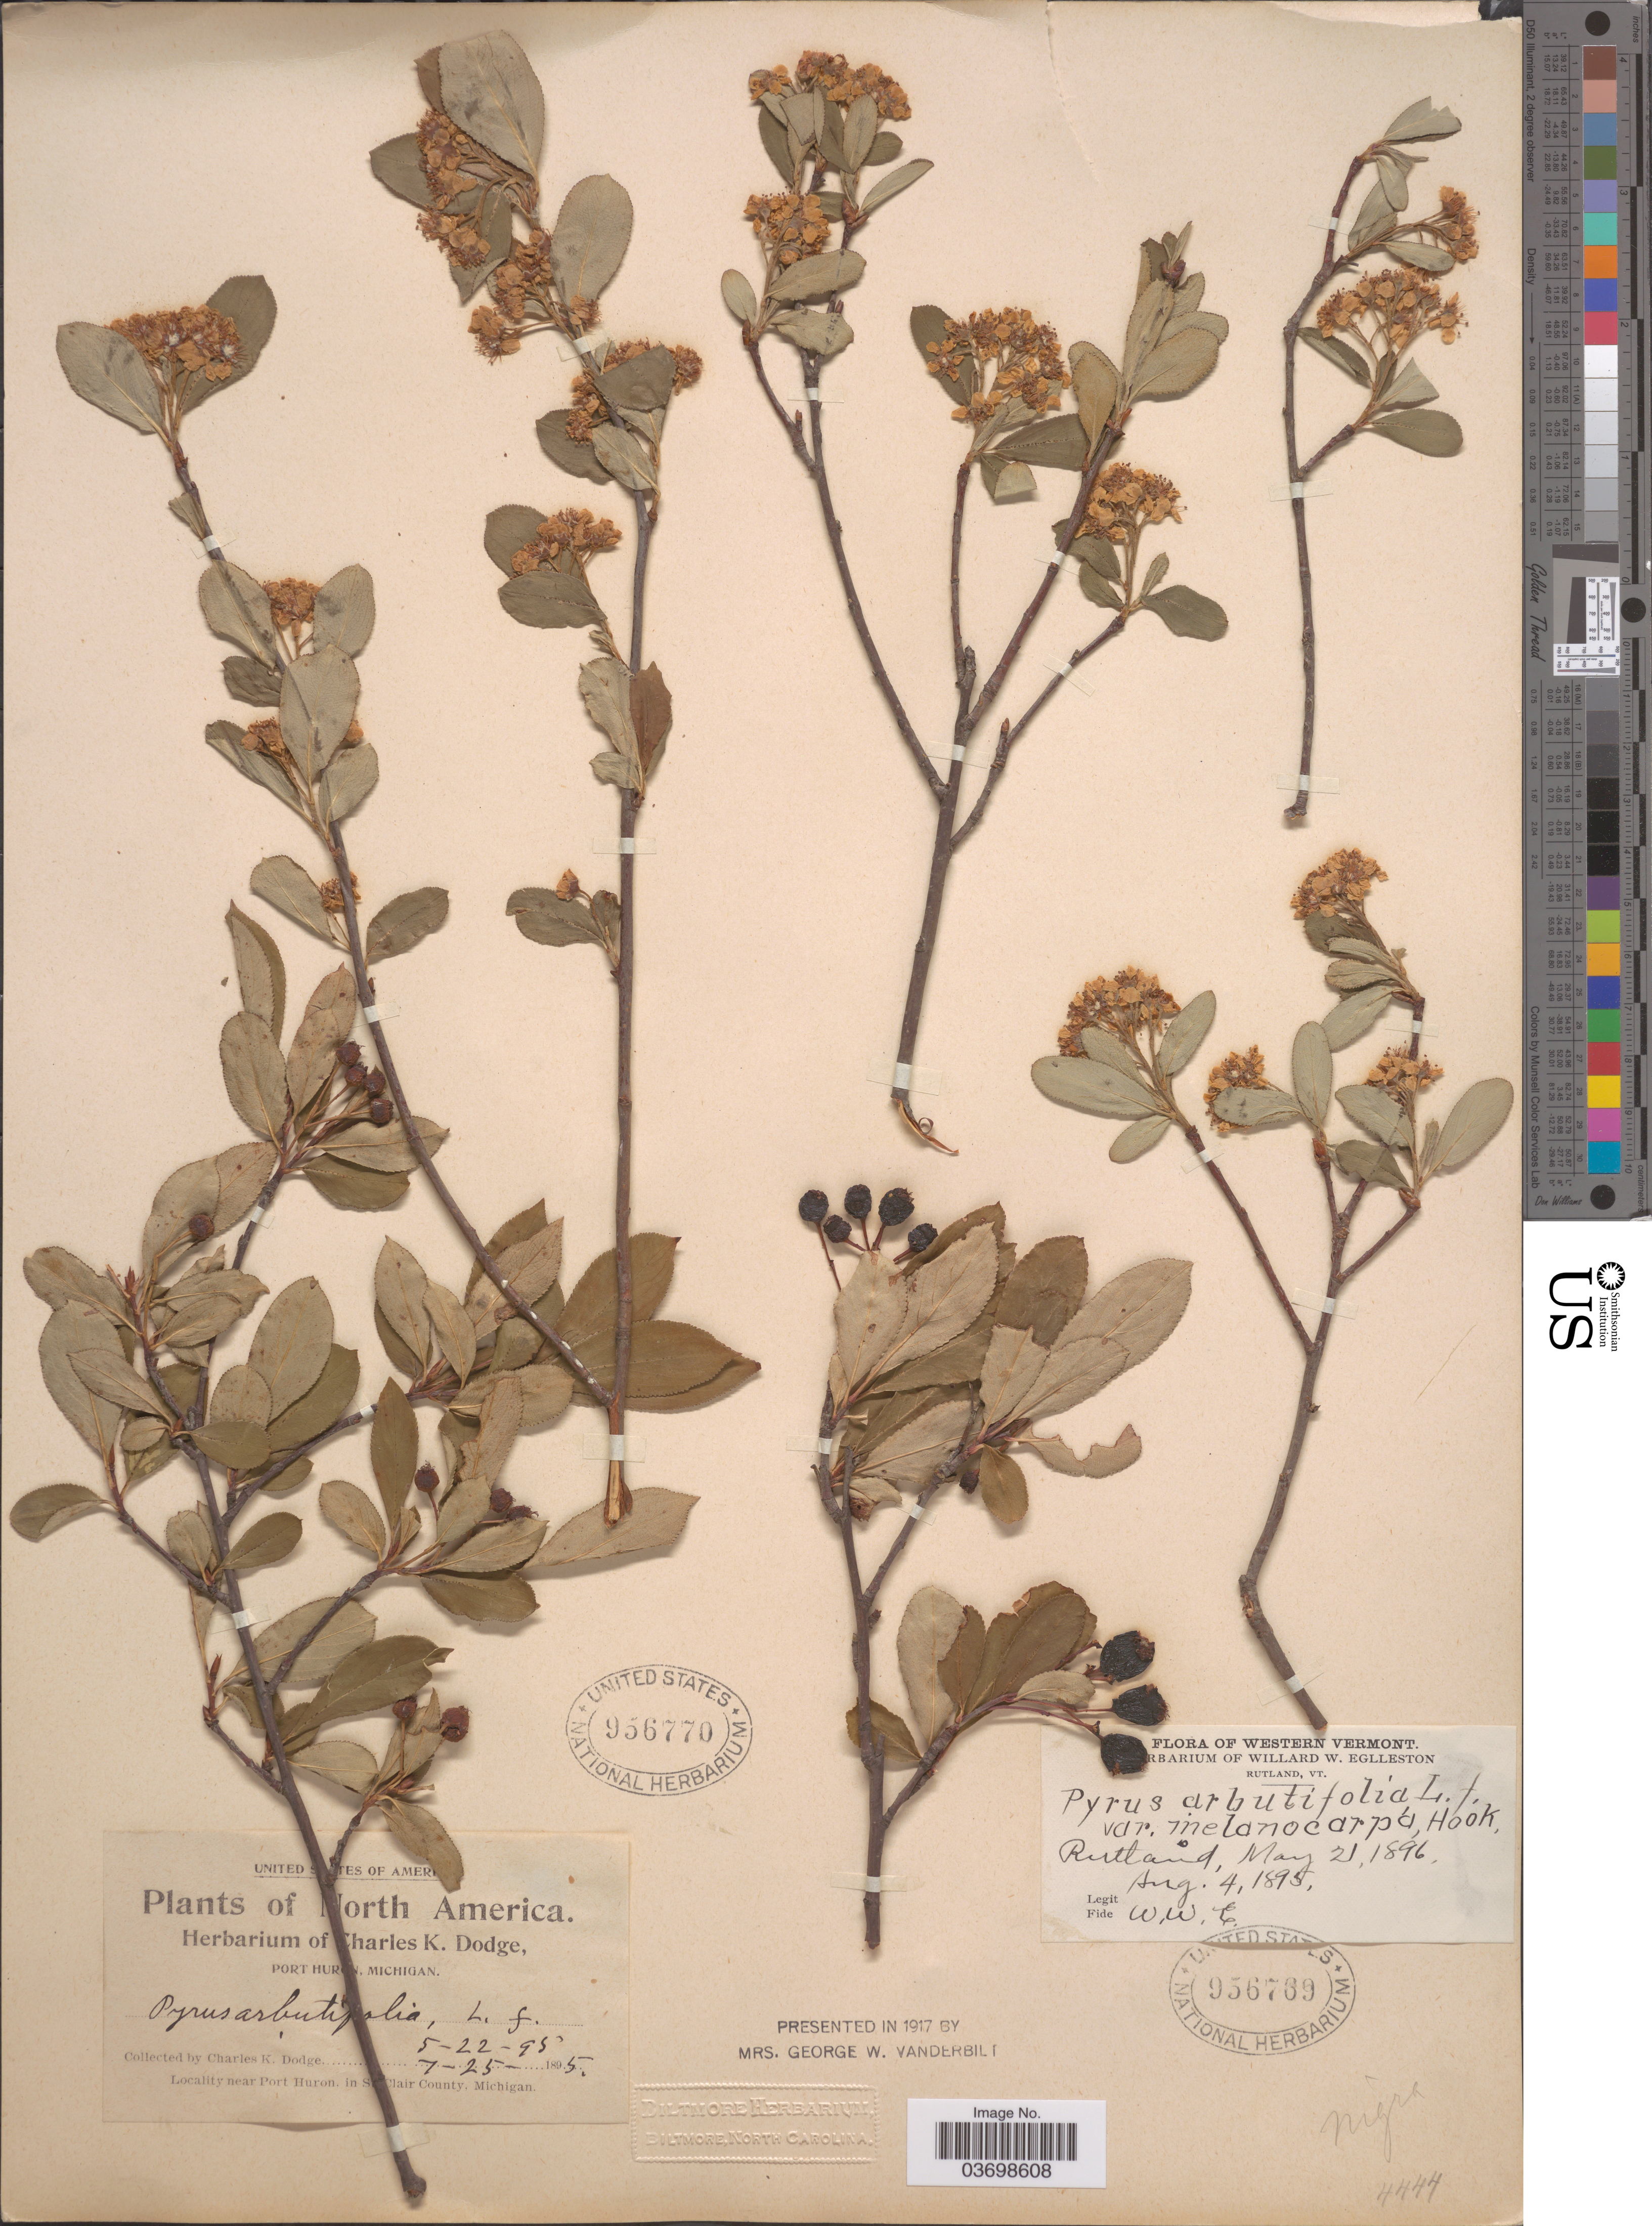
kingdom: Plantae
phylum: Tracheophyta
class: Magnoliopsida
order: Rosales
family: Rosaceae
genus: Aronia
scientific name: Aronia x prunifolia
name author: (Marshall) Rehder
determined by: Strong, M. T., (US), Smithsonian Institution - National Museum of Natural History (UNITED STATES)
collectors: C. K. Dodge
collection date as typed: Transcribed d/m/y: 22/5/95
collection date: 1895-07-25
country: United States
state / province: Michigan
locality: Near Port Huron, in St Clair County.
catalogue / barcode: US 956770